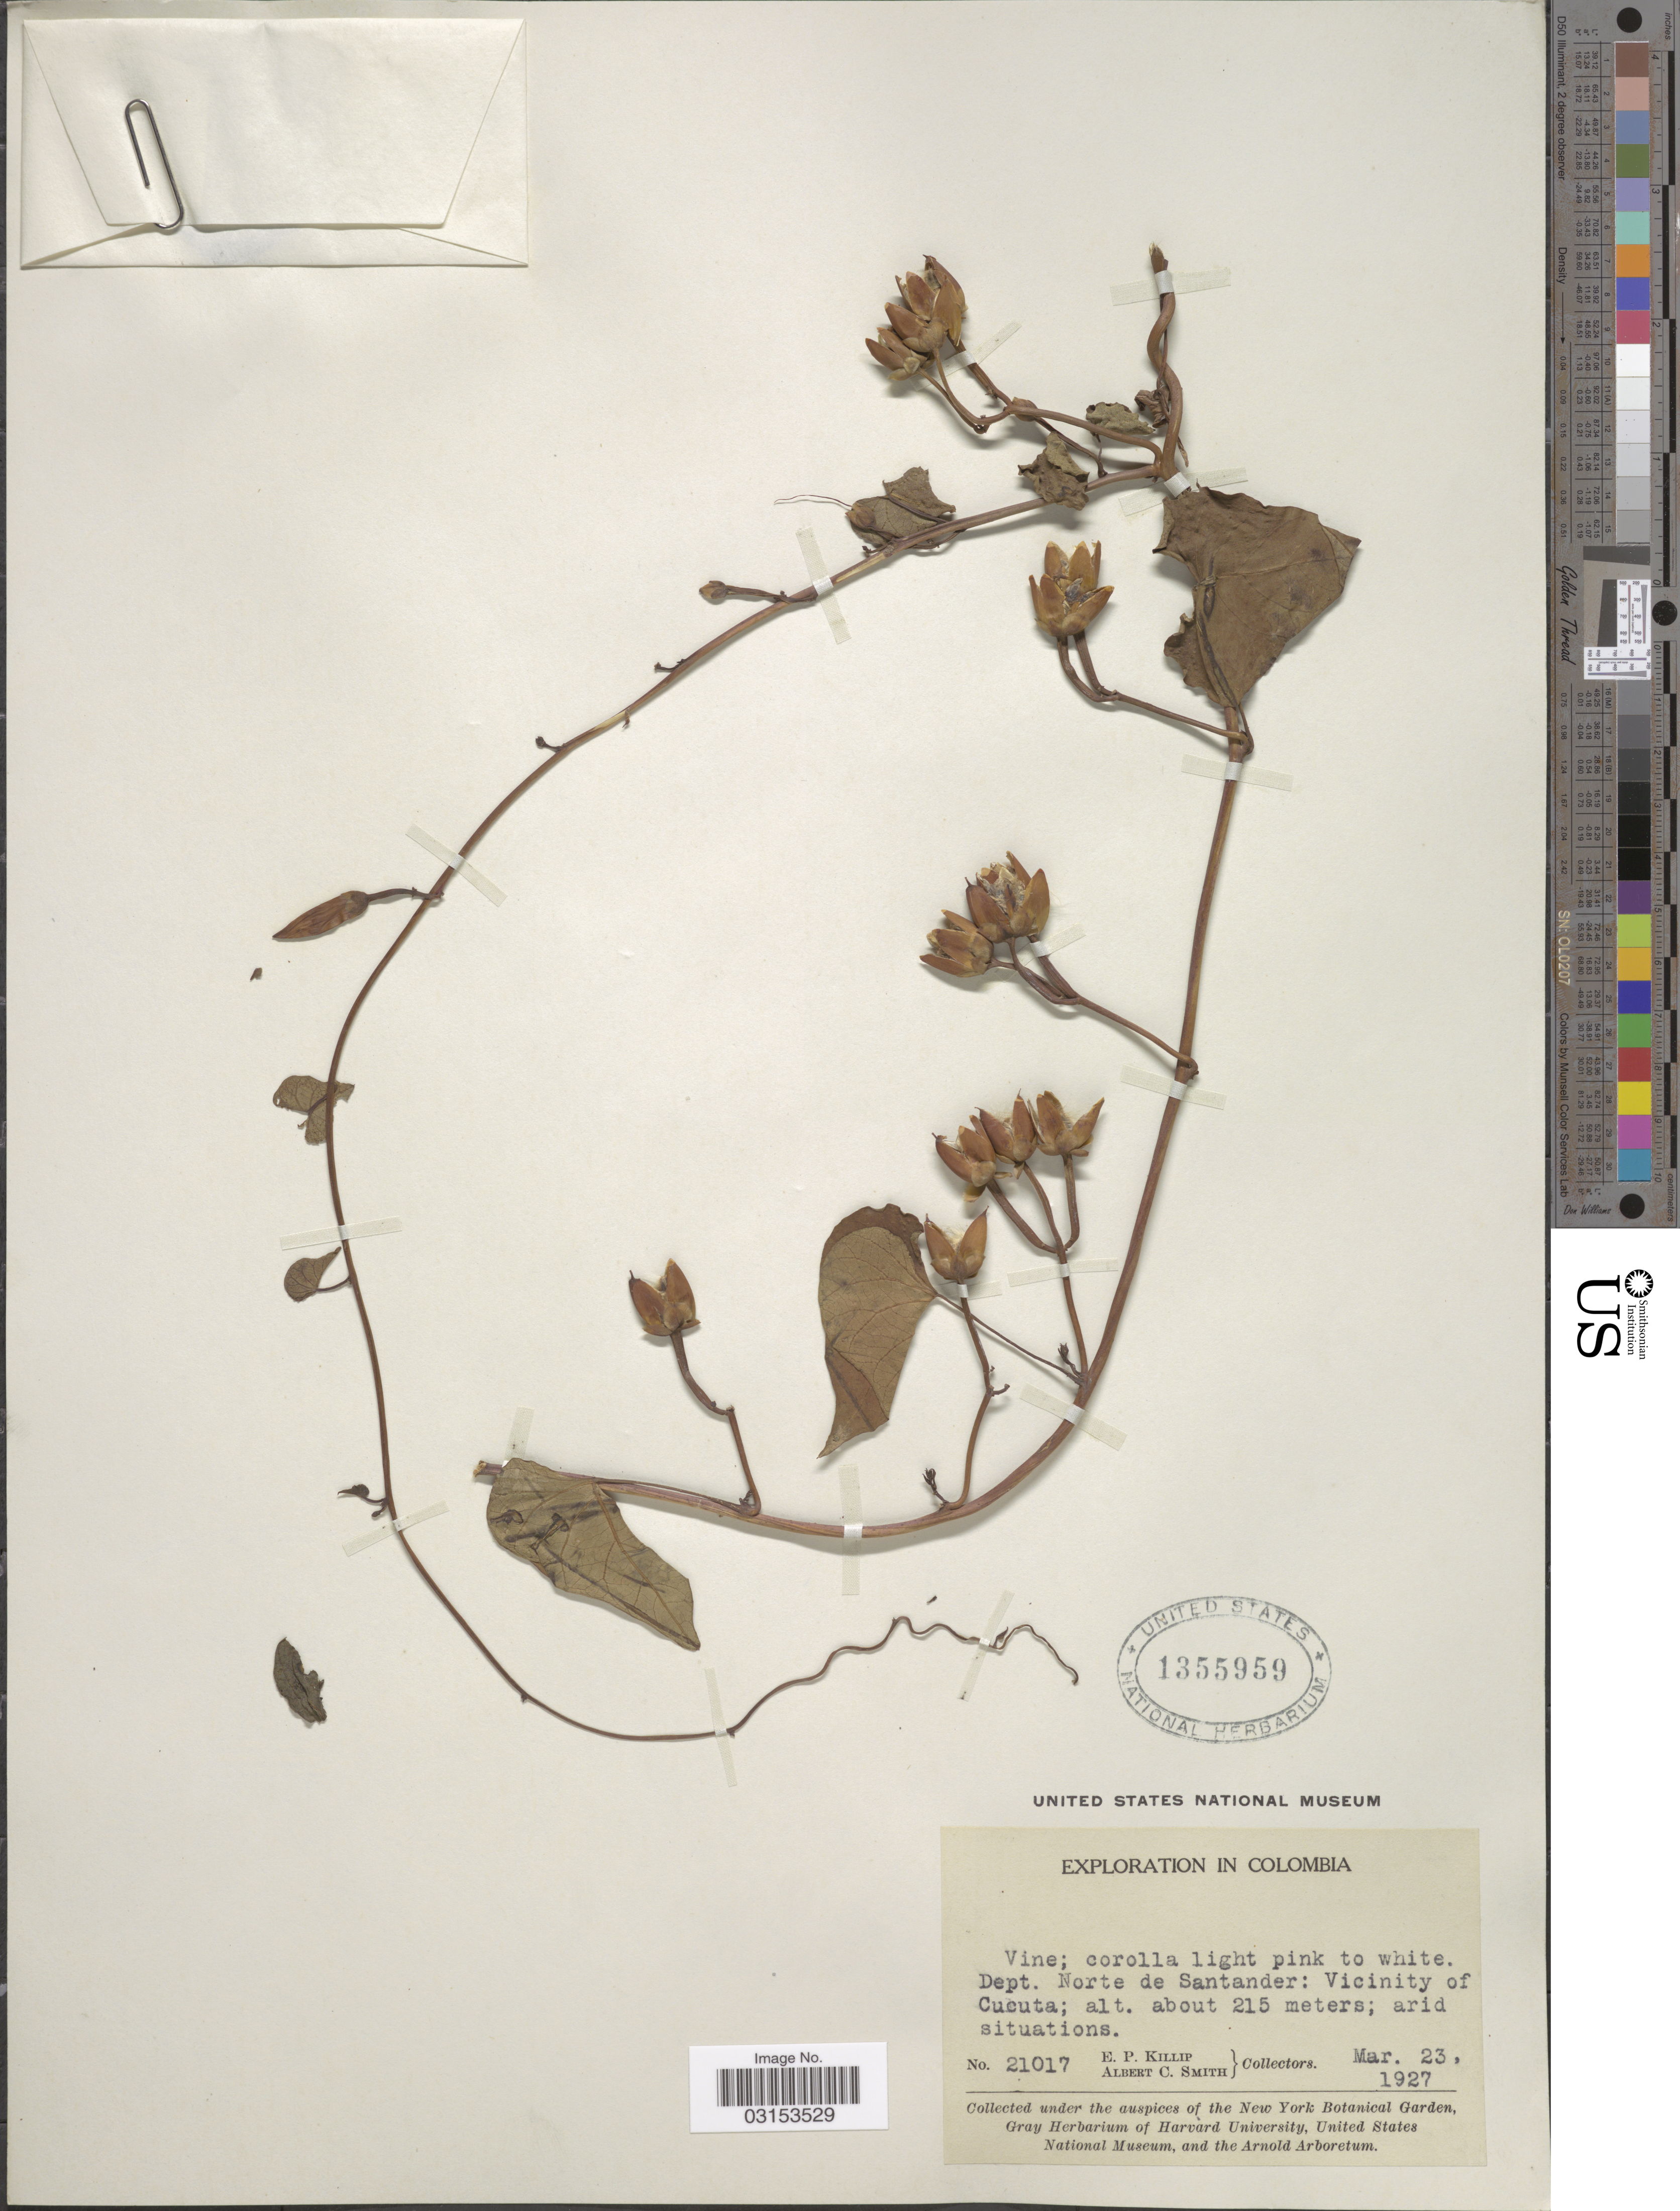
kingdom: Plantae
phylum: Tracheophyta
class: Magnoliopsida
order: Solanales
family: Convolvulaceae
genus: Ipomoea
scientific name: Ipomoea squamosa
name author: Choisy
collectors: E. P. Killip & A. C. Smith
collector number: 21017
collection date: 1927-03-23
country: Colombia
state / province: Norte de Santander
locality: Dept. Norte de Santander: Vicinity of Cucuta.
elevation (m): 215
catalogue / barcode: US 1355959